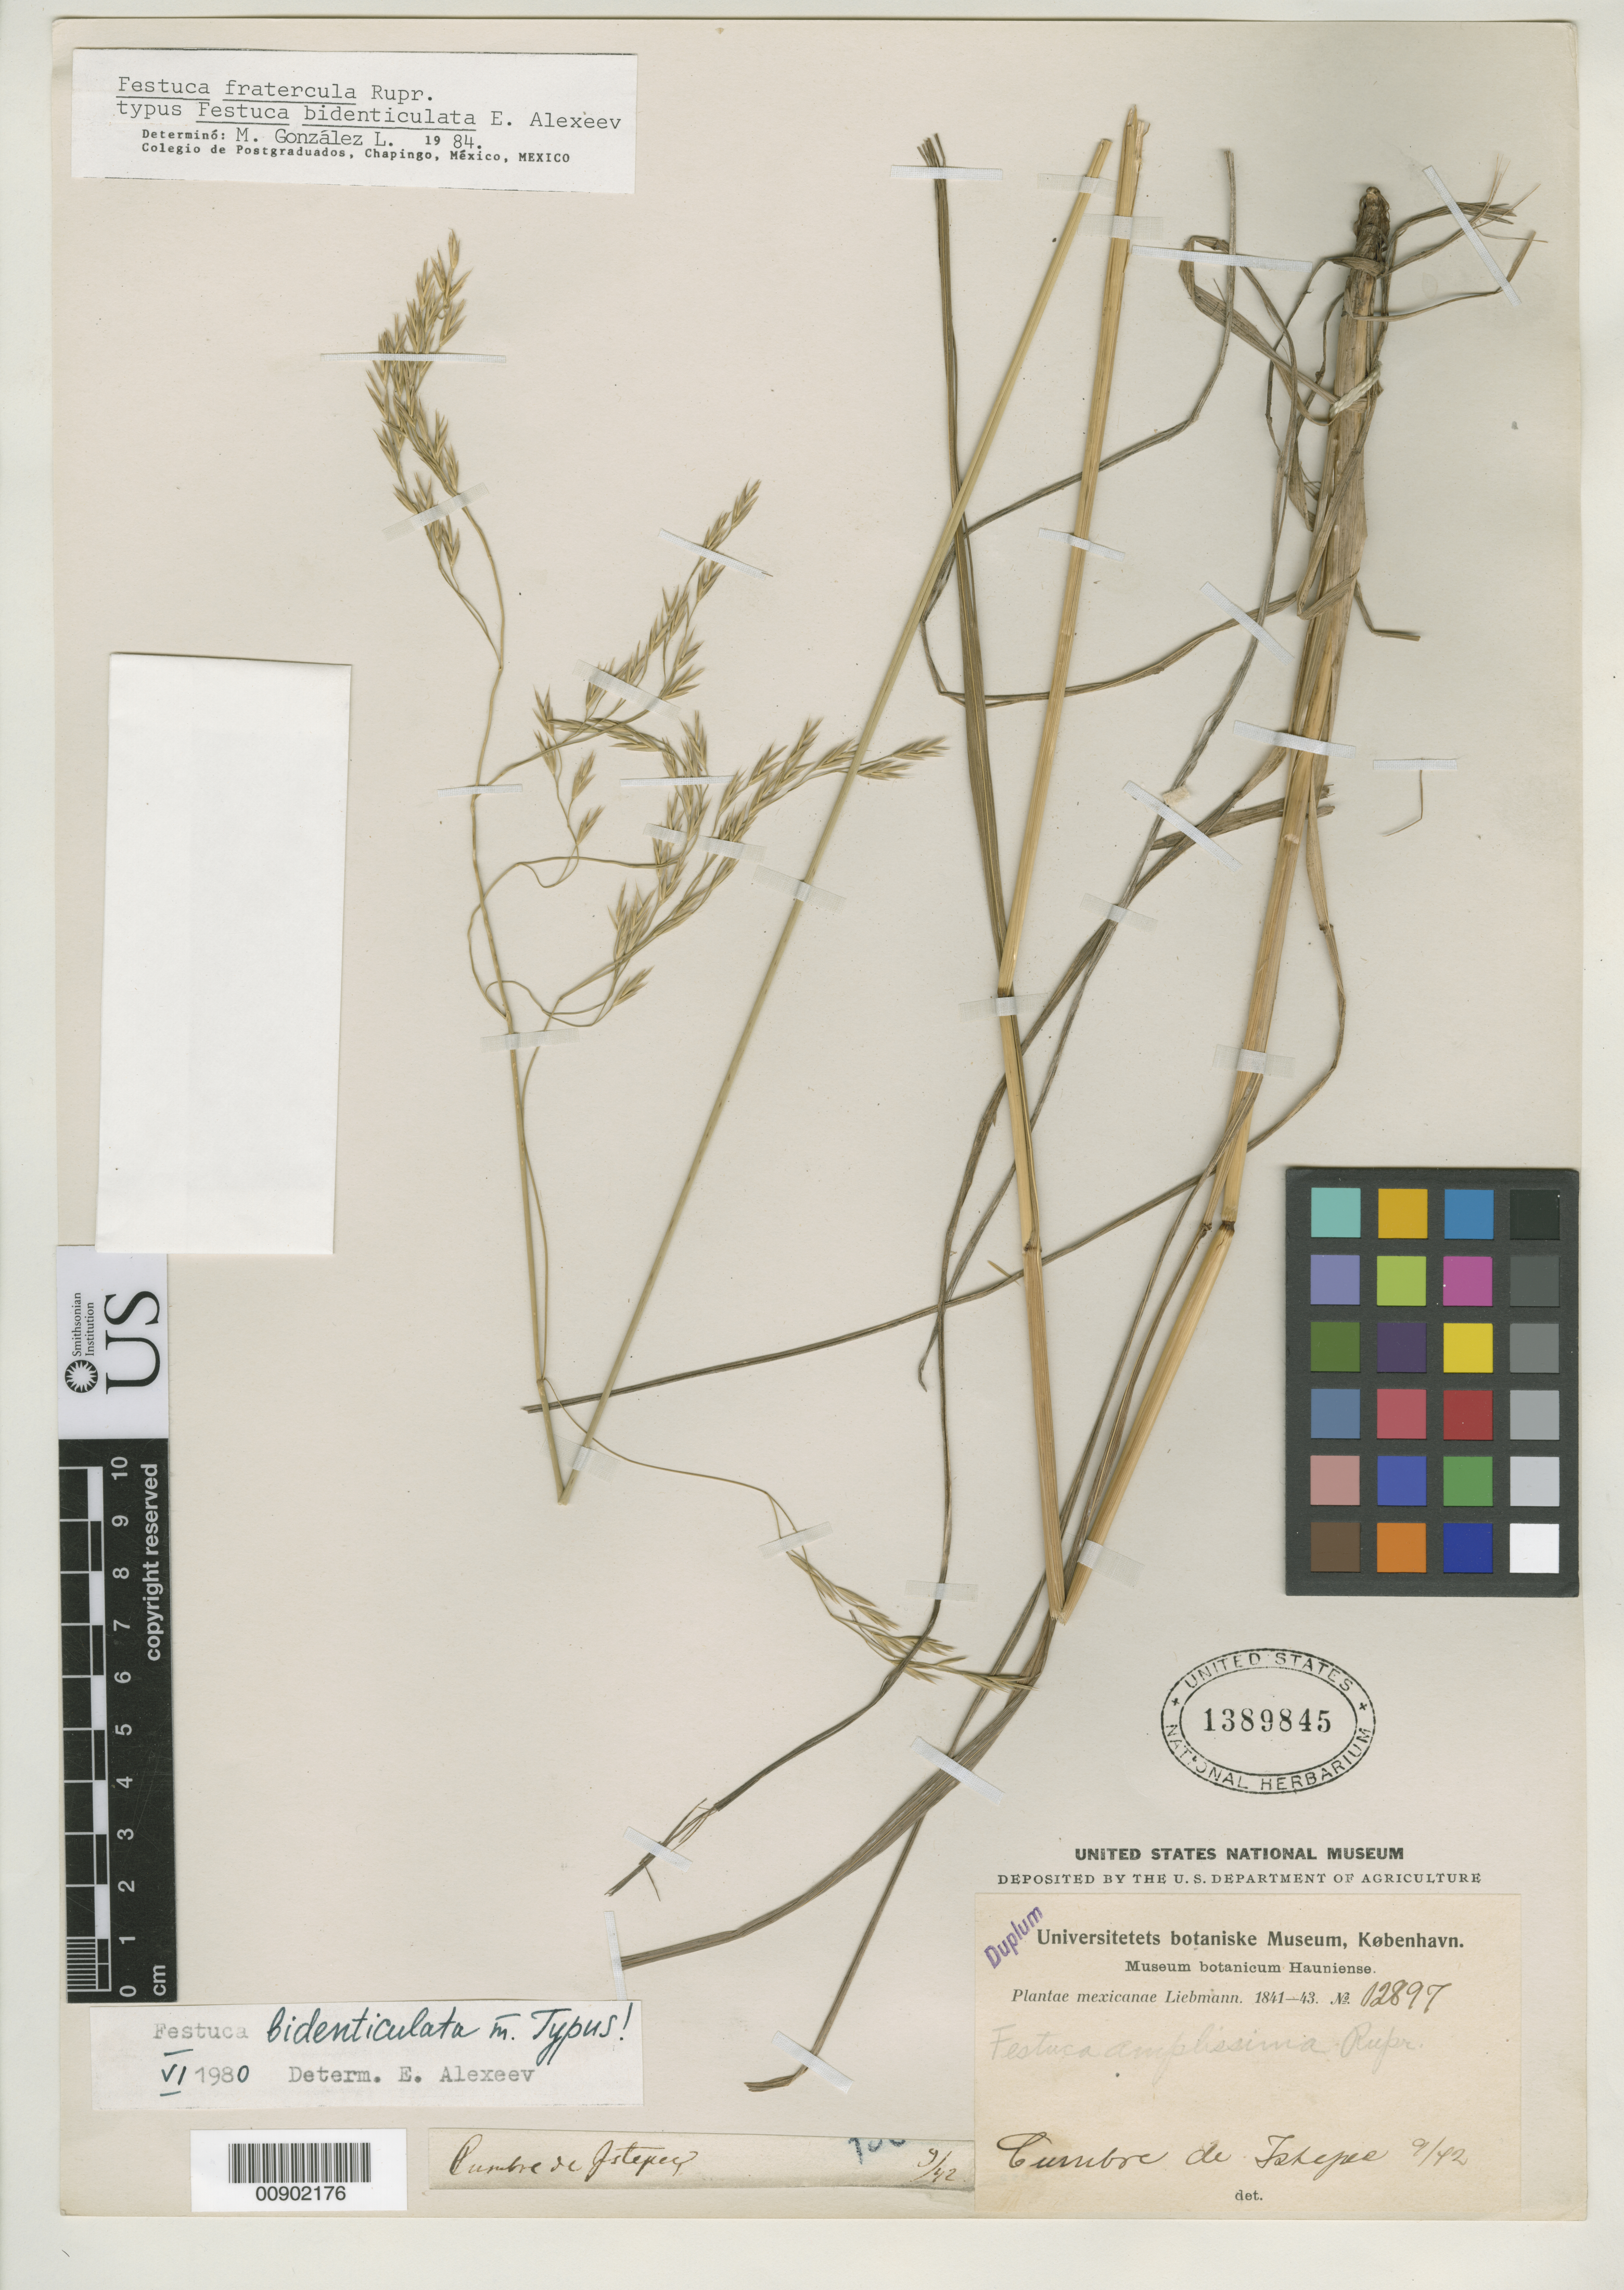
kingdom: Plantae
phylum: Tracheophyta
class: Liliopsida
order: Poales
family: Poaceae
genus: Festuca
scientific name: Festuca bidenticulata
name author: E.B. Alexeev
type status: Holotype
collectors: F. M. Liebmann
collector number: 2897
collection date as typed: Sep 1842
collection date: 1842-09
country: Mexico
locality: Cummbre de Istepec.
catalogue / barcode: US 1389845